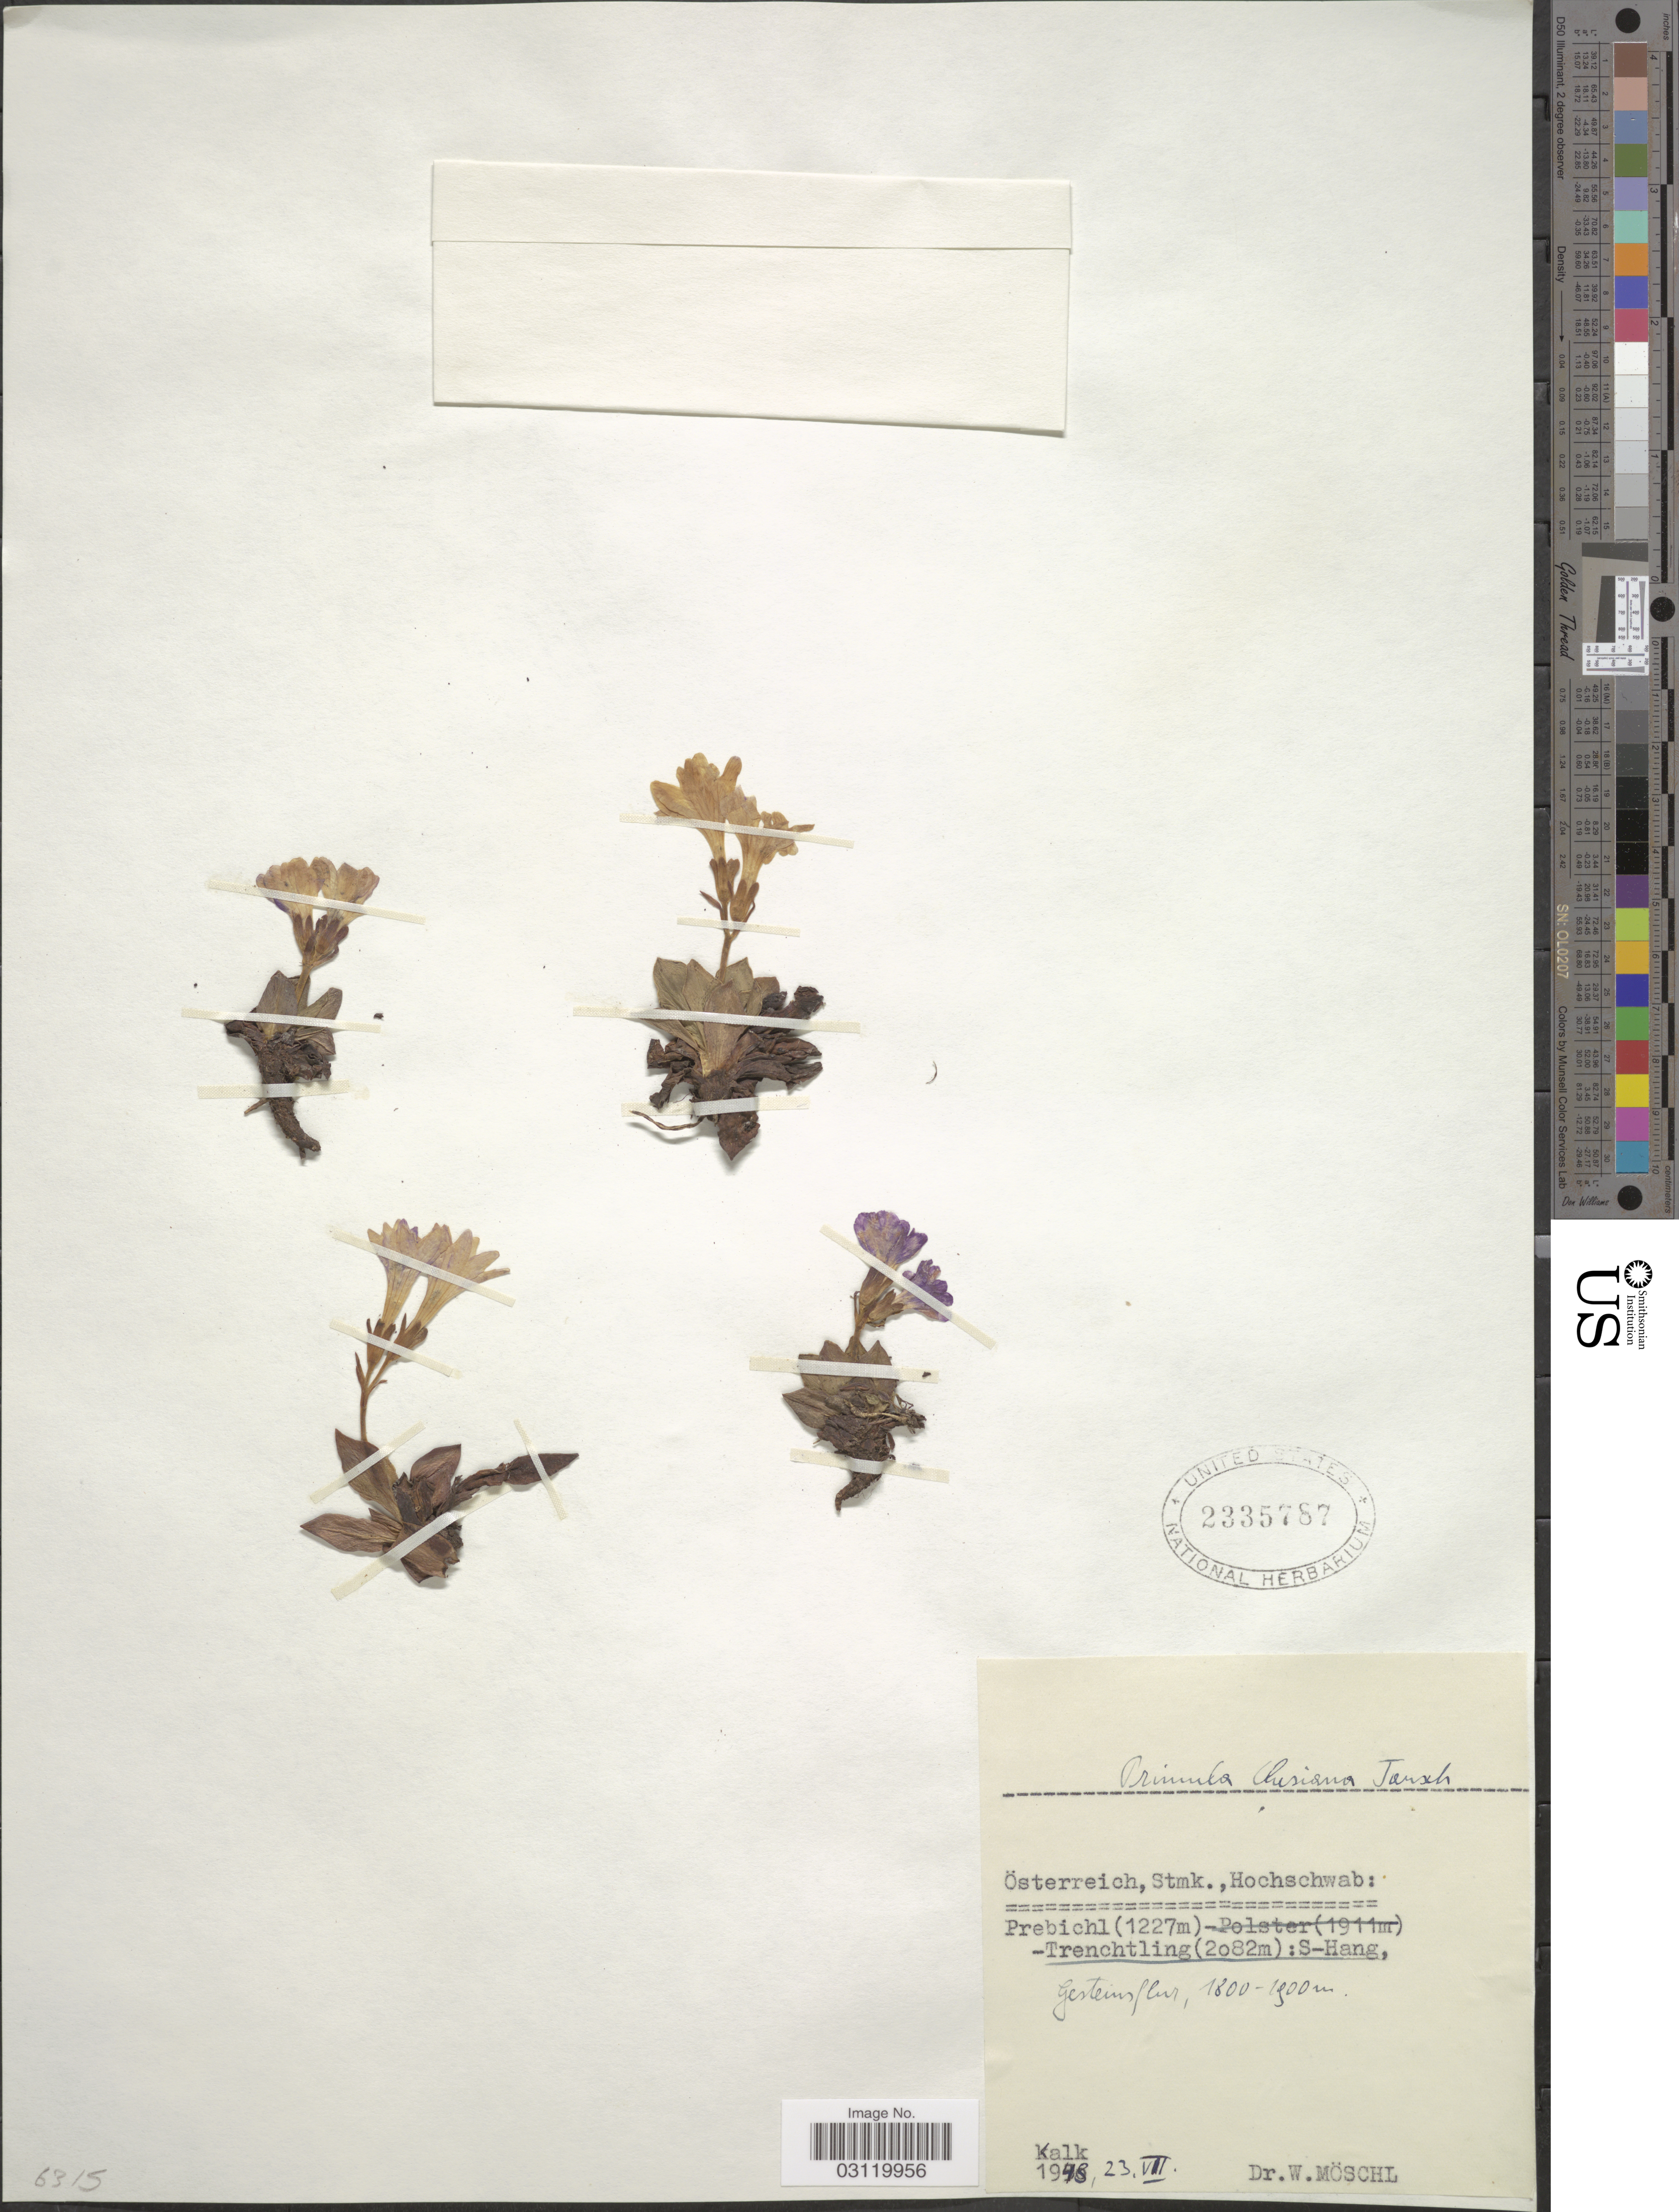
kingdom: Plantae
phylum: Tracheophyta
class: Magnoliopsida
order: Ericales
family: Primulaceae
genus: Primula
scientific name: Primula clusiana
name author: Tausch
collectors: W. Moschl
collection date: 1943-07-23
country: Austria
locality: Österreich, Stmk. Prebichl - Trenchtling: S-Hang.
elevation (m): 1800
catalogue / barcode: US 2335787